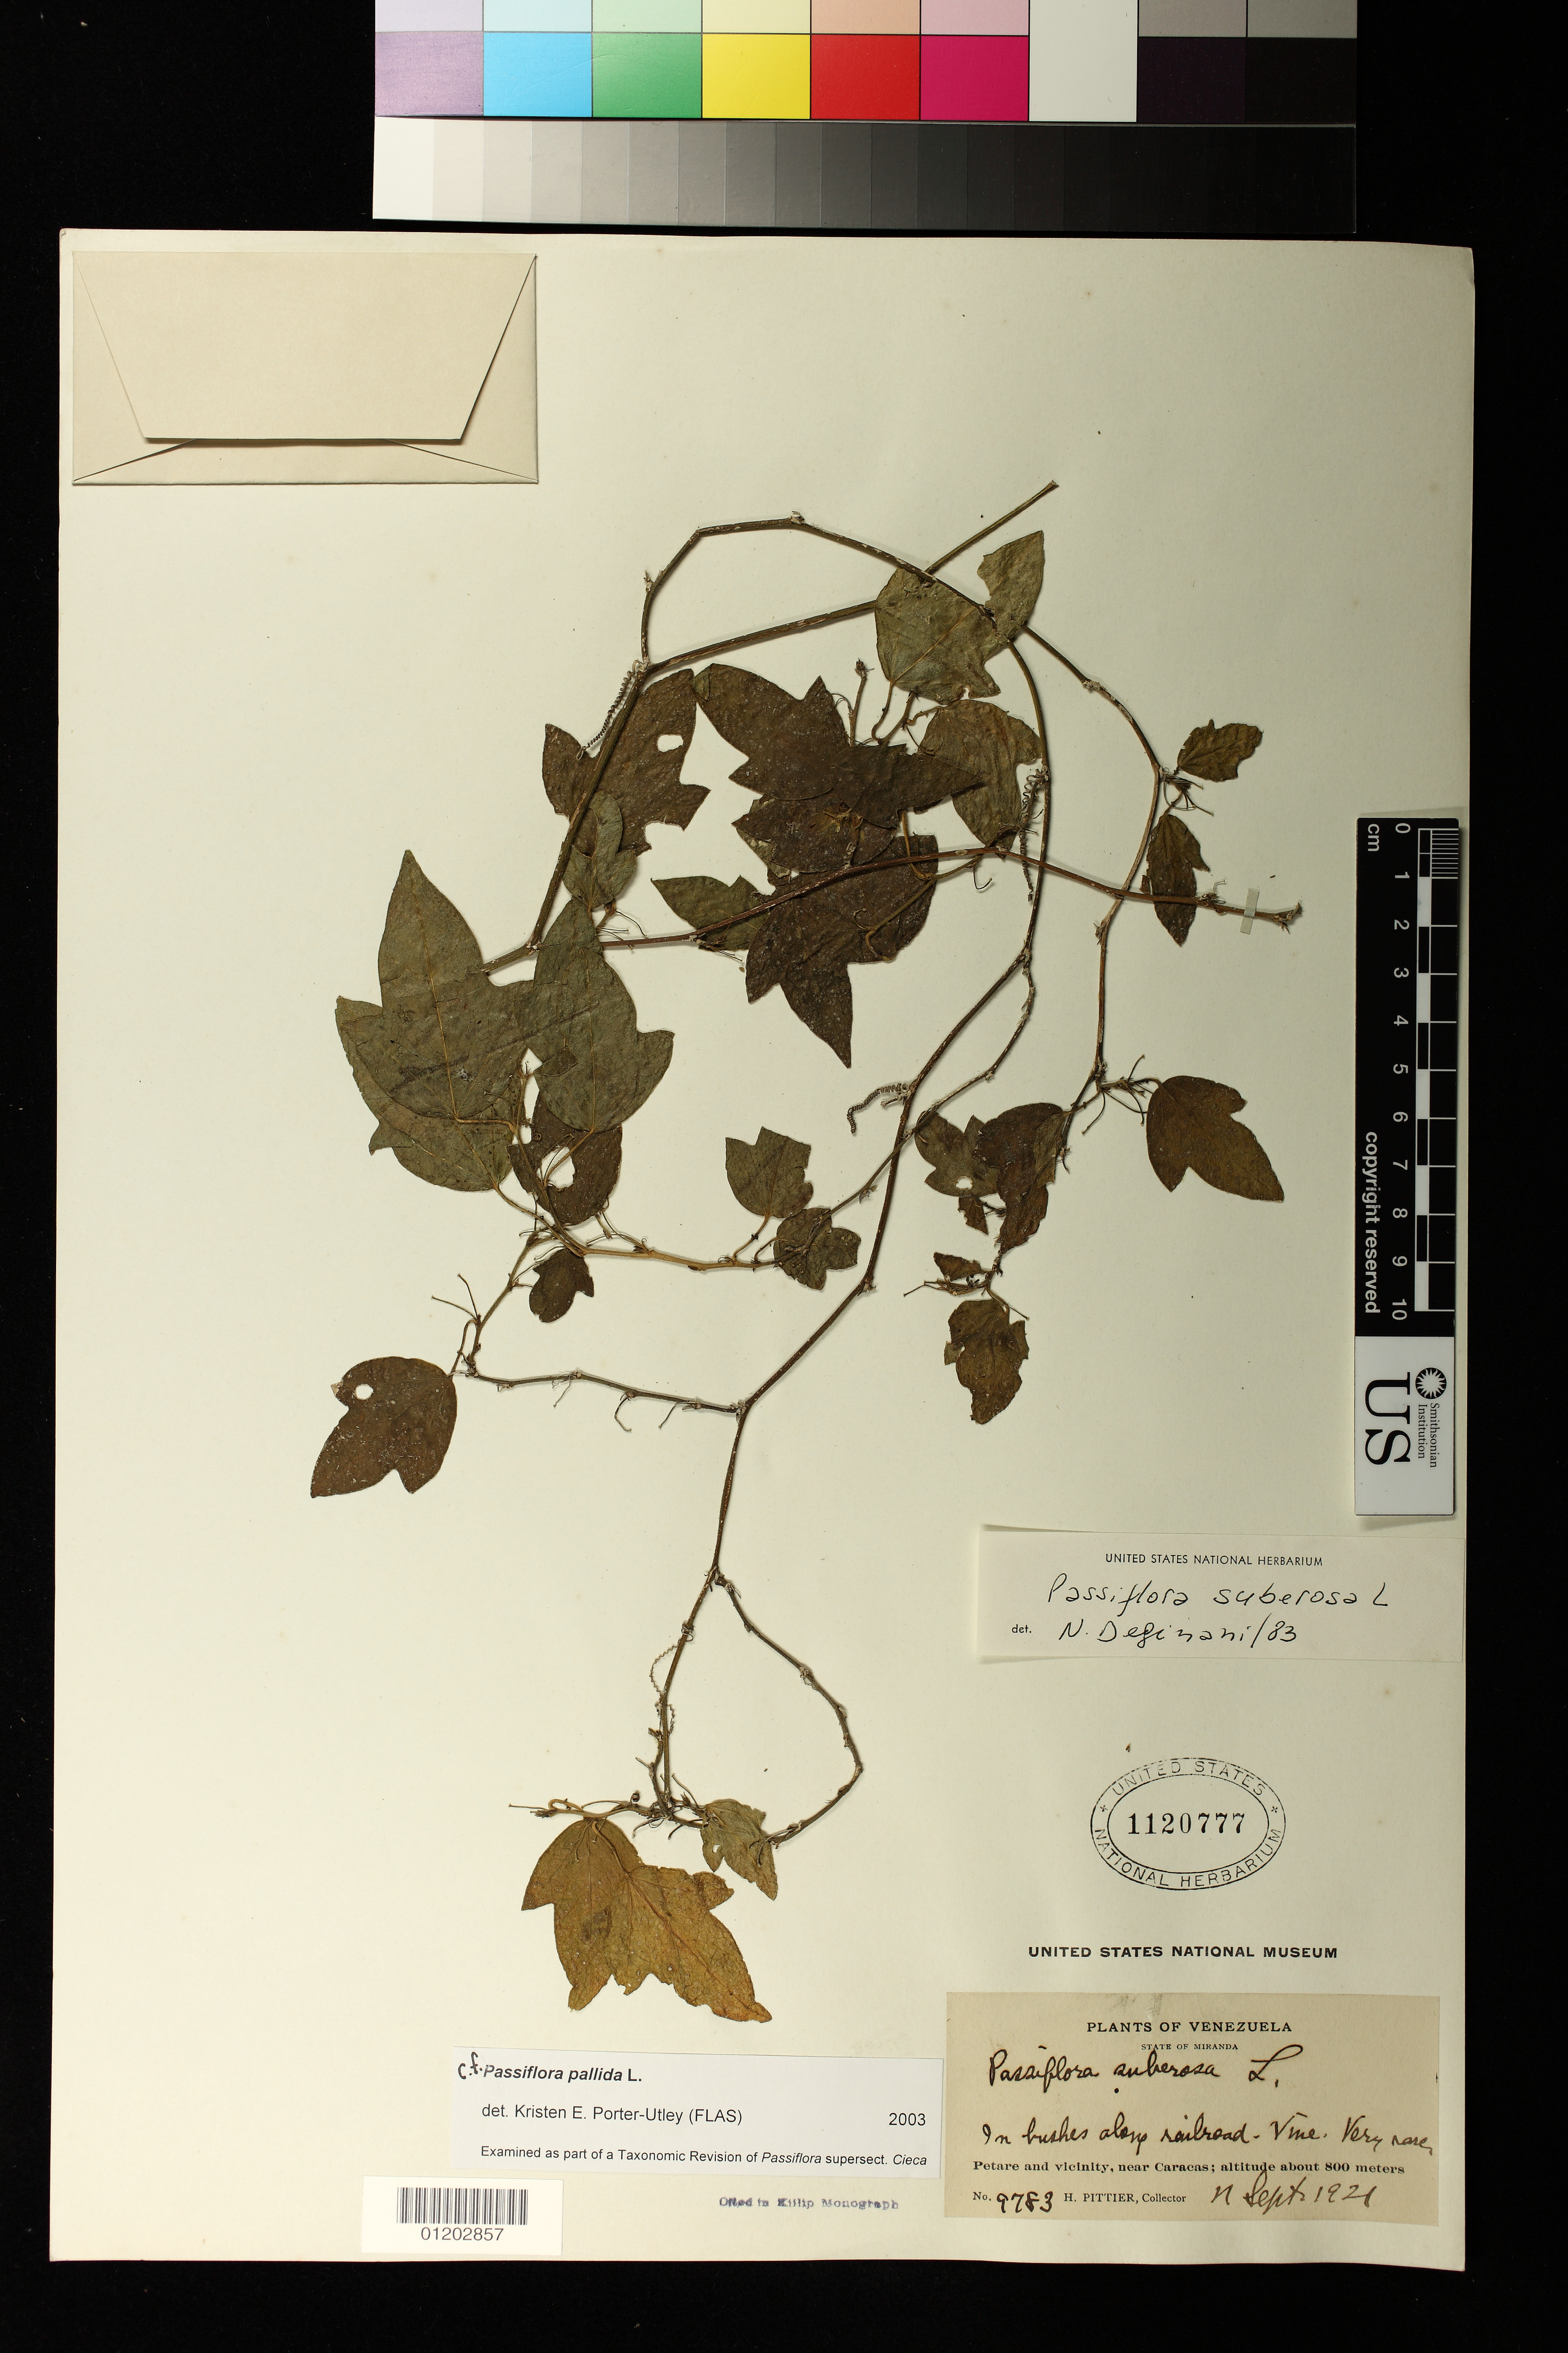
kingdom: Plantae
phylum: Tracheophyta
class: Magnoliopsida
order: Malpighiales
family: Passifloraceae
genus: Passiflora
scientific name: Passiflora pallida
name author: L.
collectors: H. F. Pittier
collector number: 9783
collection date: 1921-09-11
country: Venezuela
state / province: Miranda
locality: Petare and vicinity. In bushes along railroad.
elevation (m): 800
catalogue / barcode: US 1120777